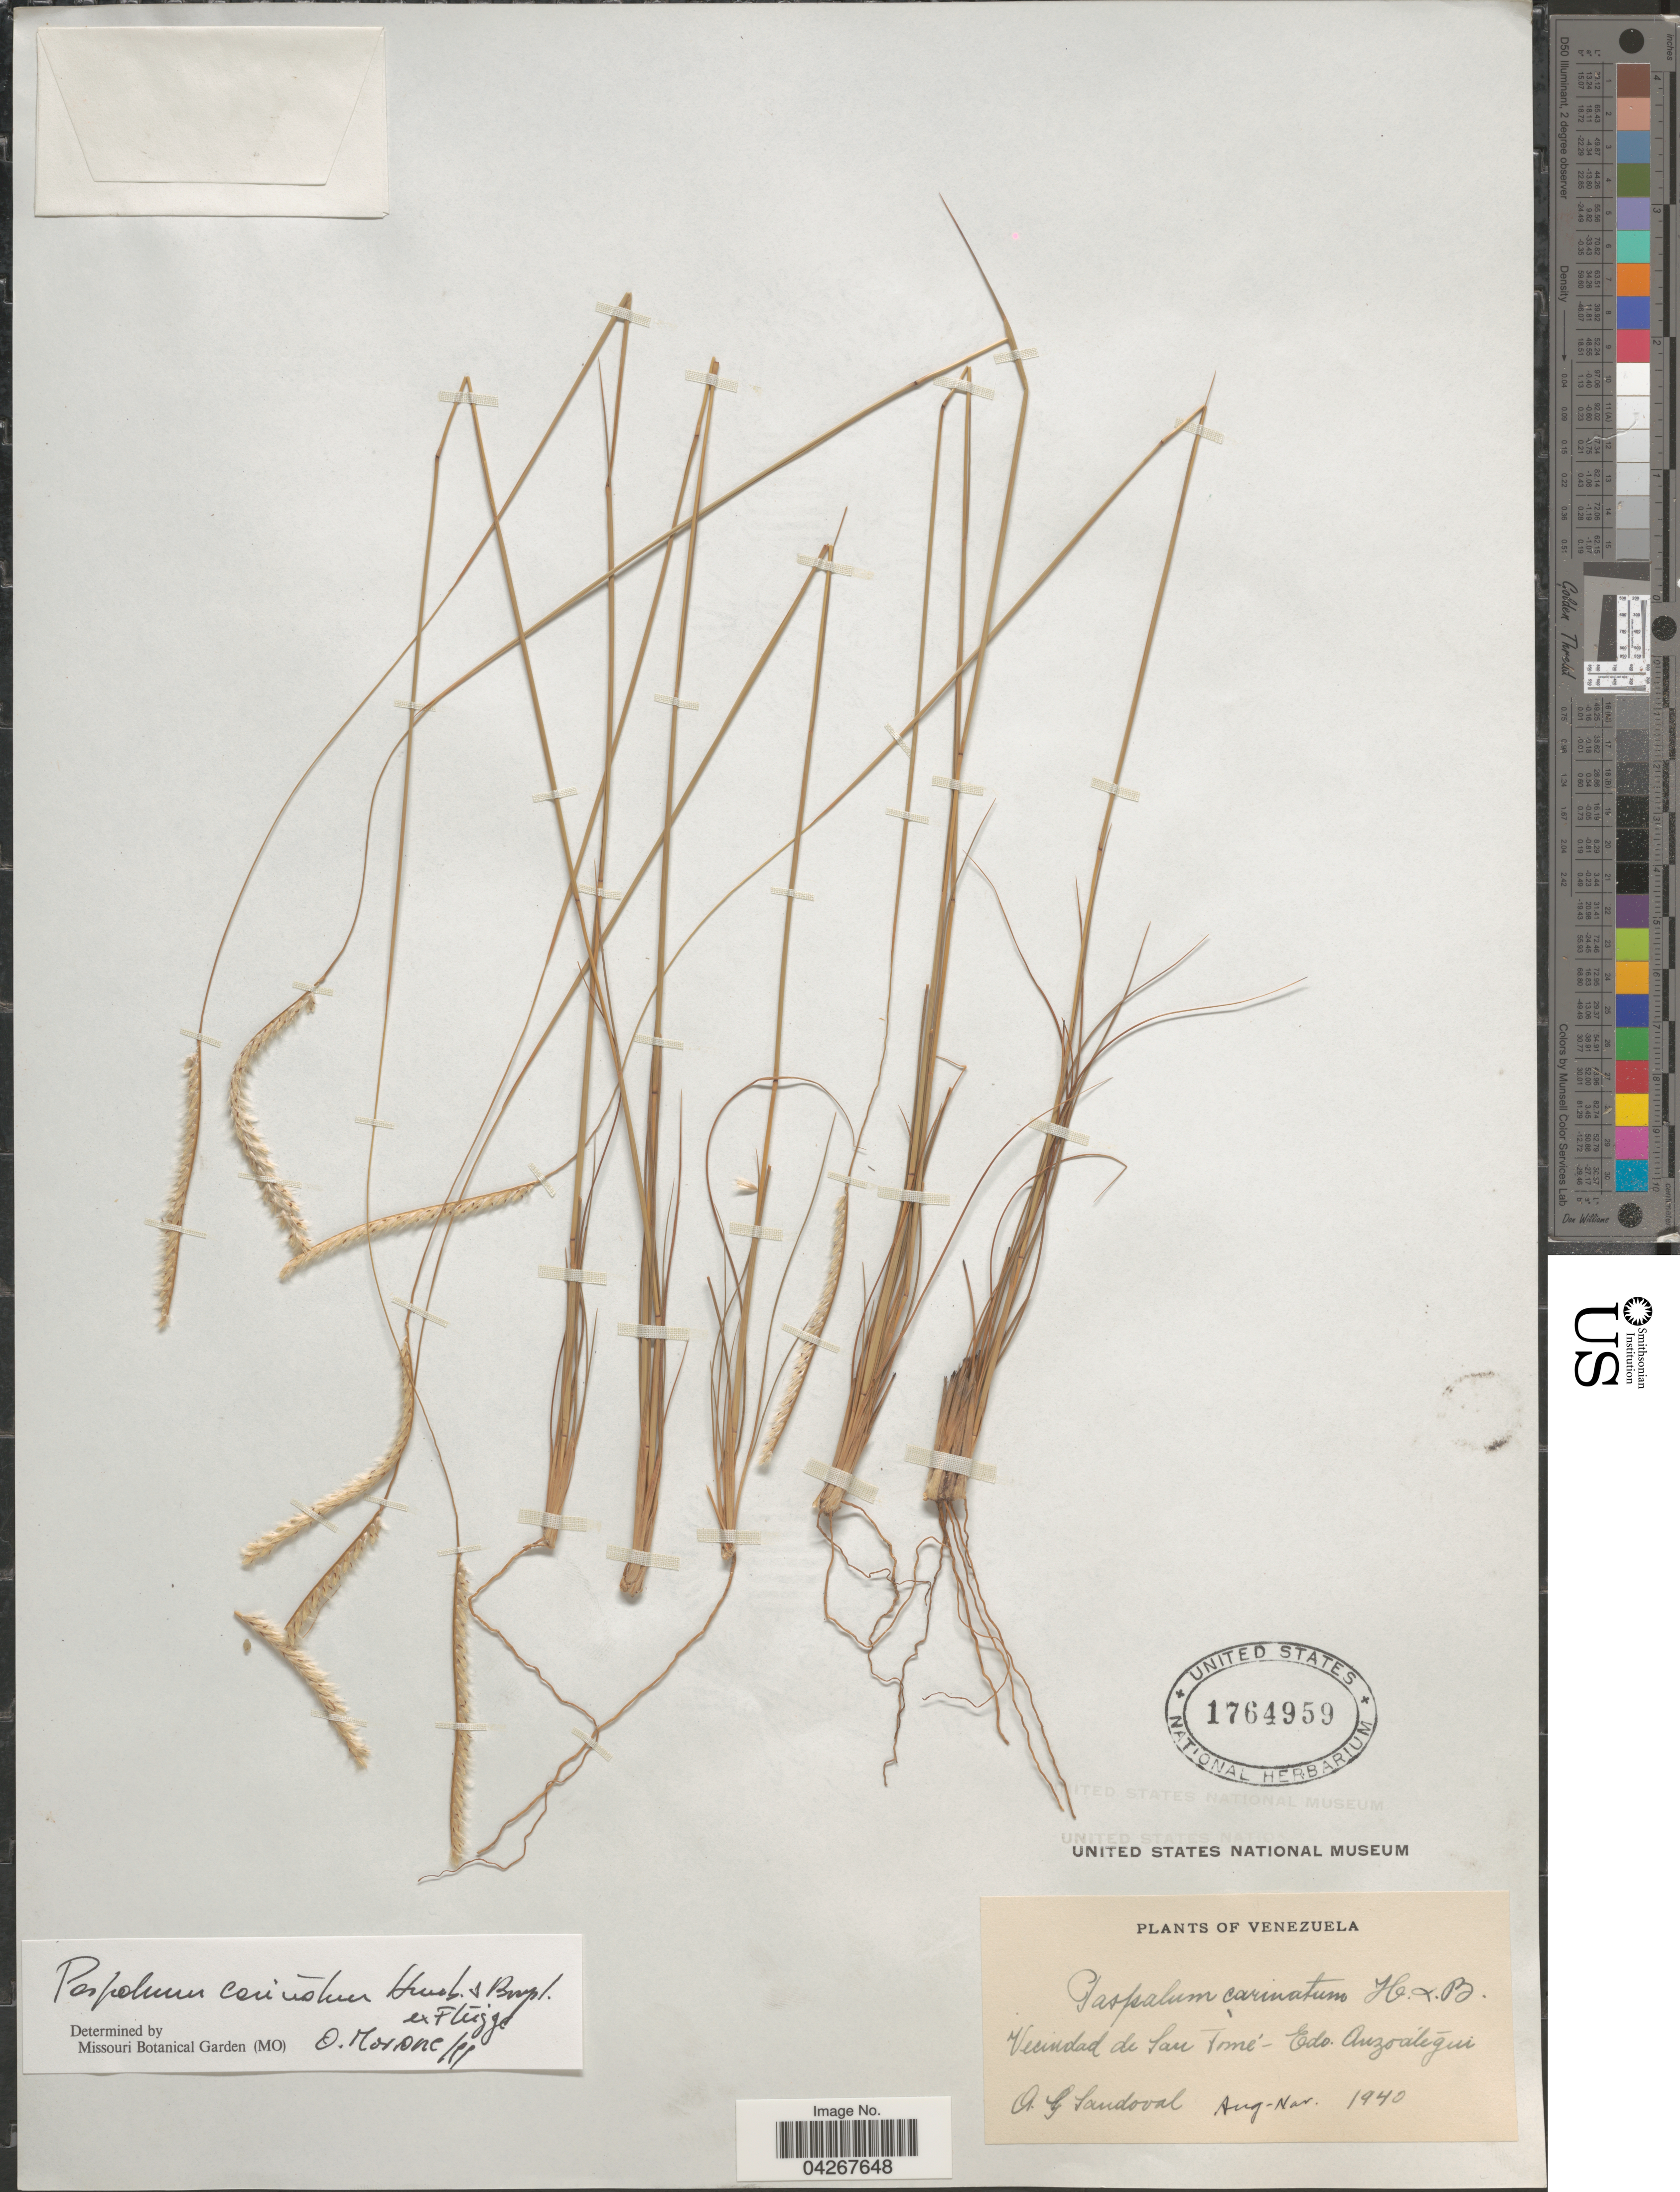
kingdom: Plantae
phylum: Tracheophyta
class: Liliopsida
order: Poales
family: Poaceae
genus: Paspalum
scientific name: Paspalum carinatum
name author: Humb. & Bonpl. ex Flüggé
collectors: A. G. Sandoval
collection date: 1940-08/1940-11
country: Venezuela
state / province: Anzoategui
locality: Vecindad de San Tomé.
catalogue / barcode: US 1764959